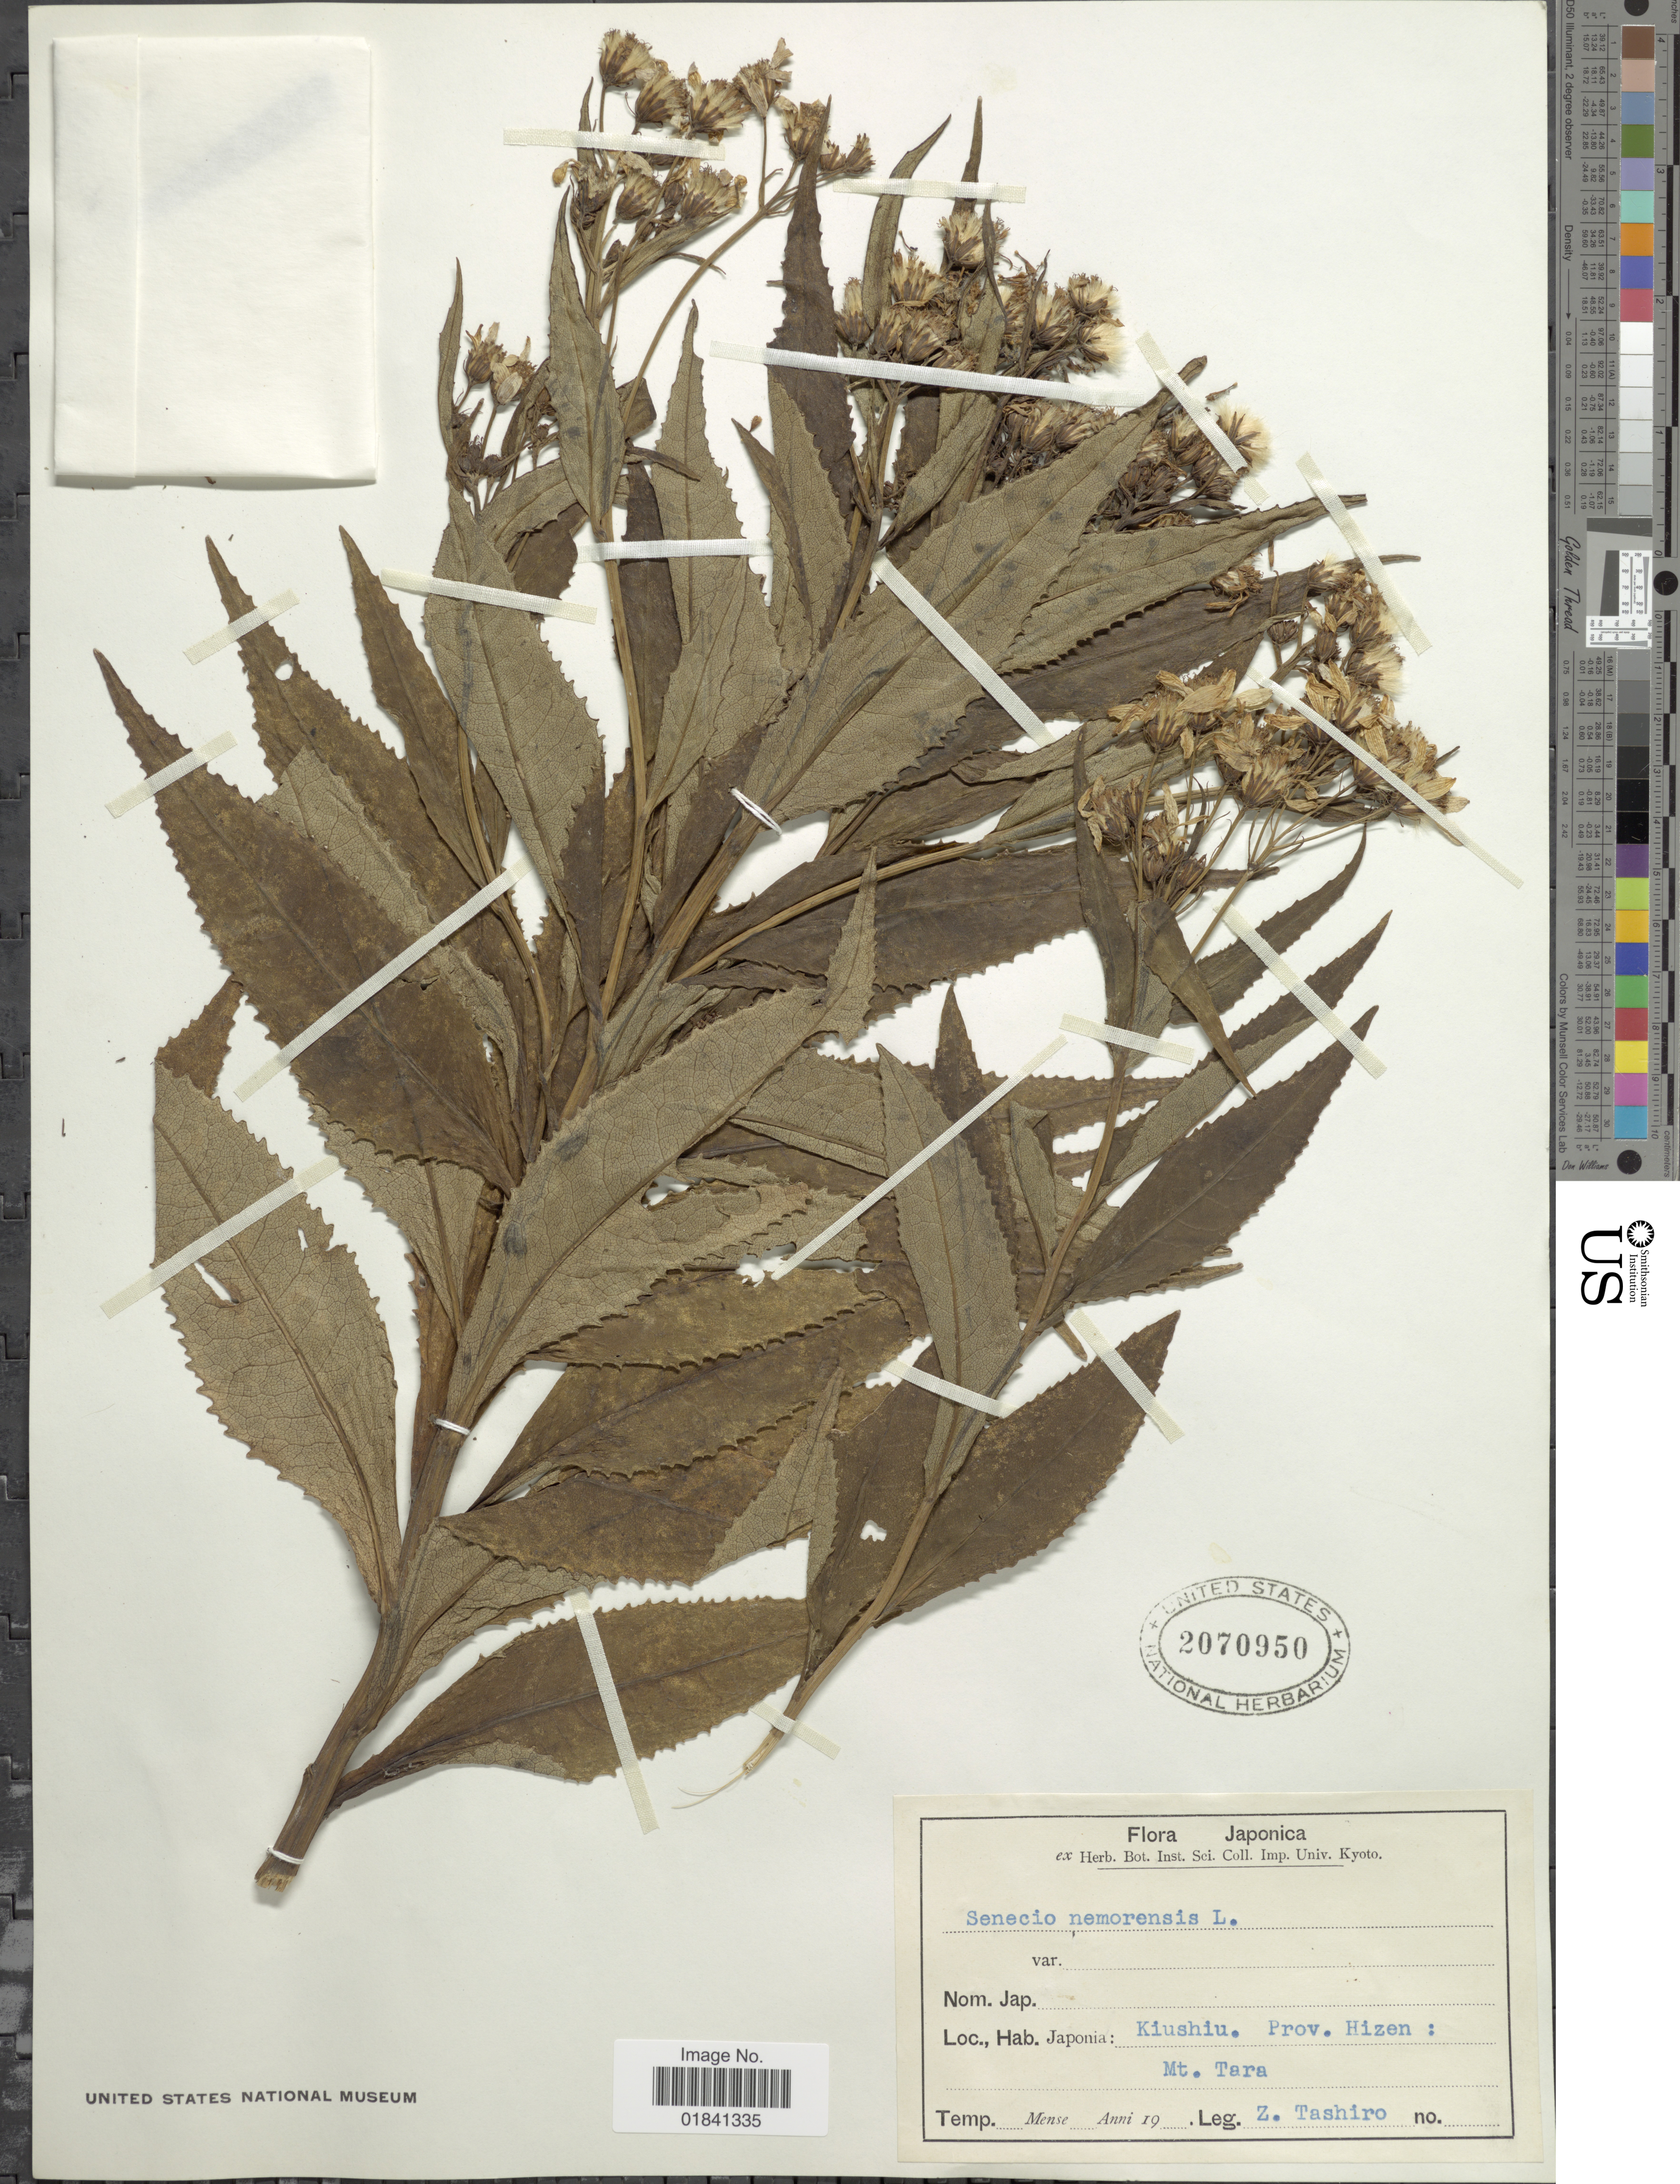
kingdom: Plantae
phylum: Tracheophyta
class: Magnoliopsida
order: Asterales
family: Asteraceae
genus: Senecio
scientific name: Senecio nemorensis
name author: L.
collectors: Z. Tashiro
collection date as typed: Transcribed d/m/y: //19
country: Japan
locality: Kiushiu. Prov. Hizen, Mt. Tara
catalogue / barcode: US 2070950